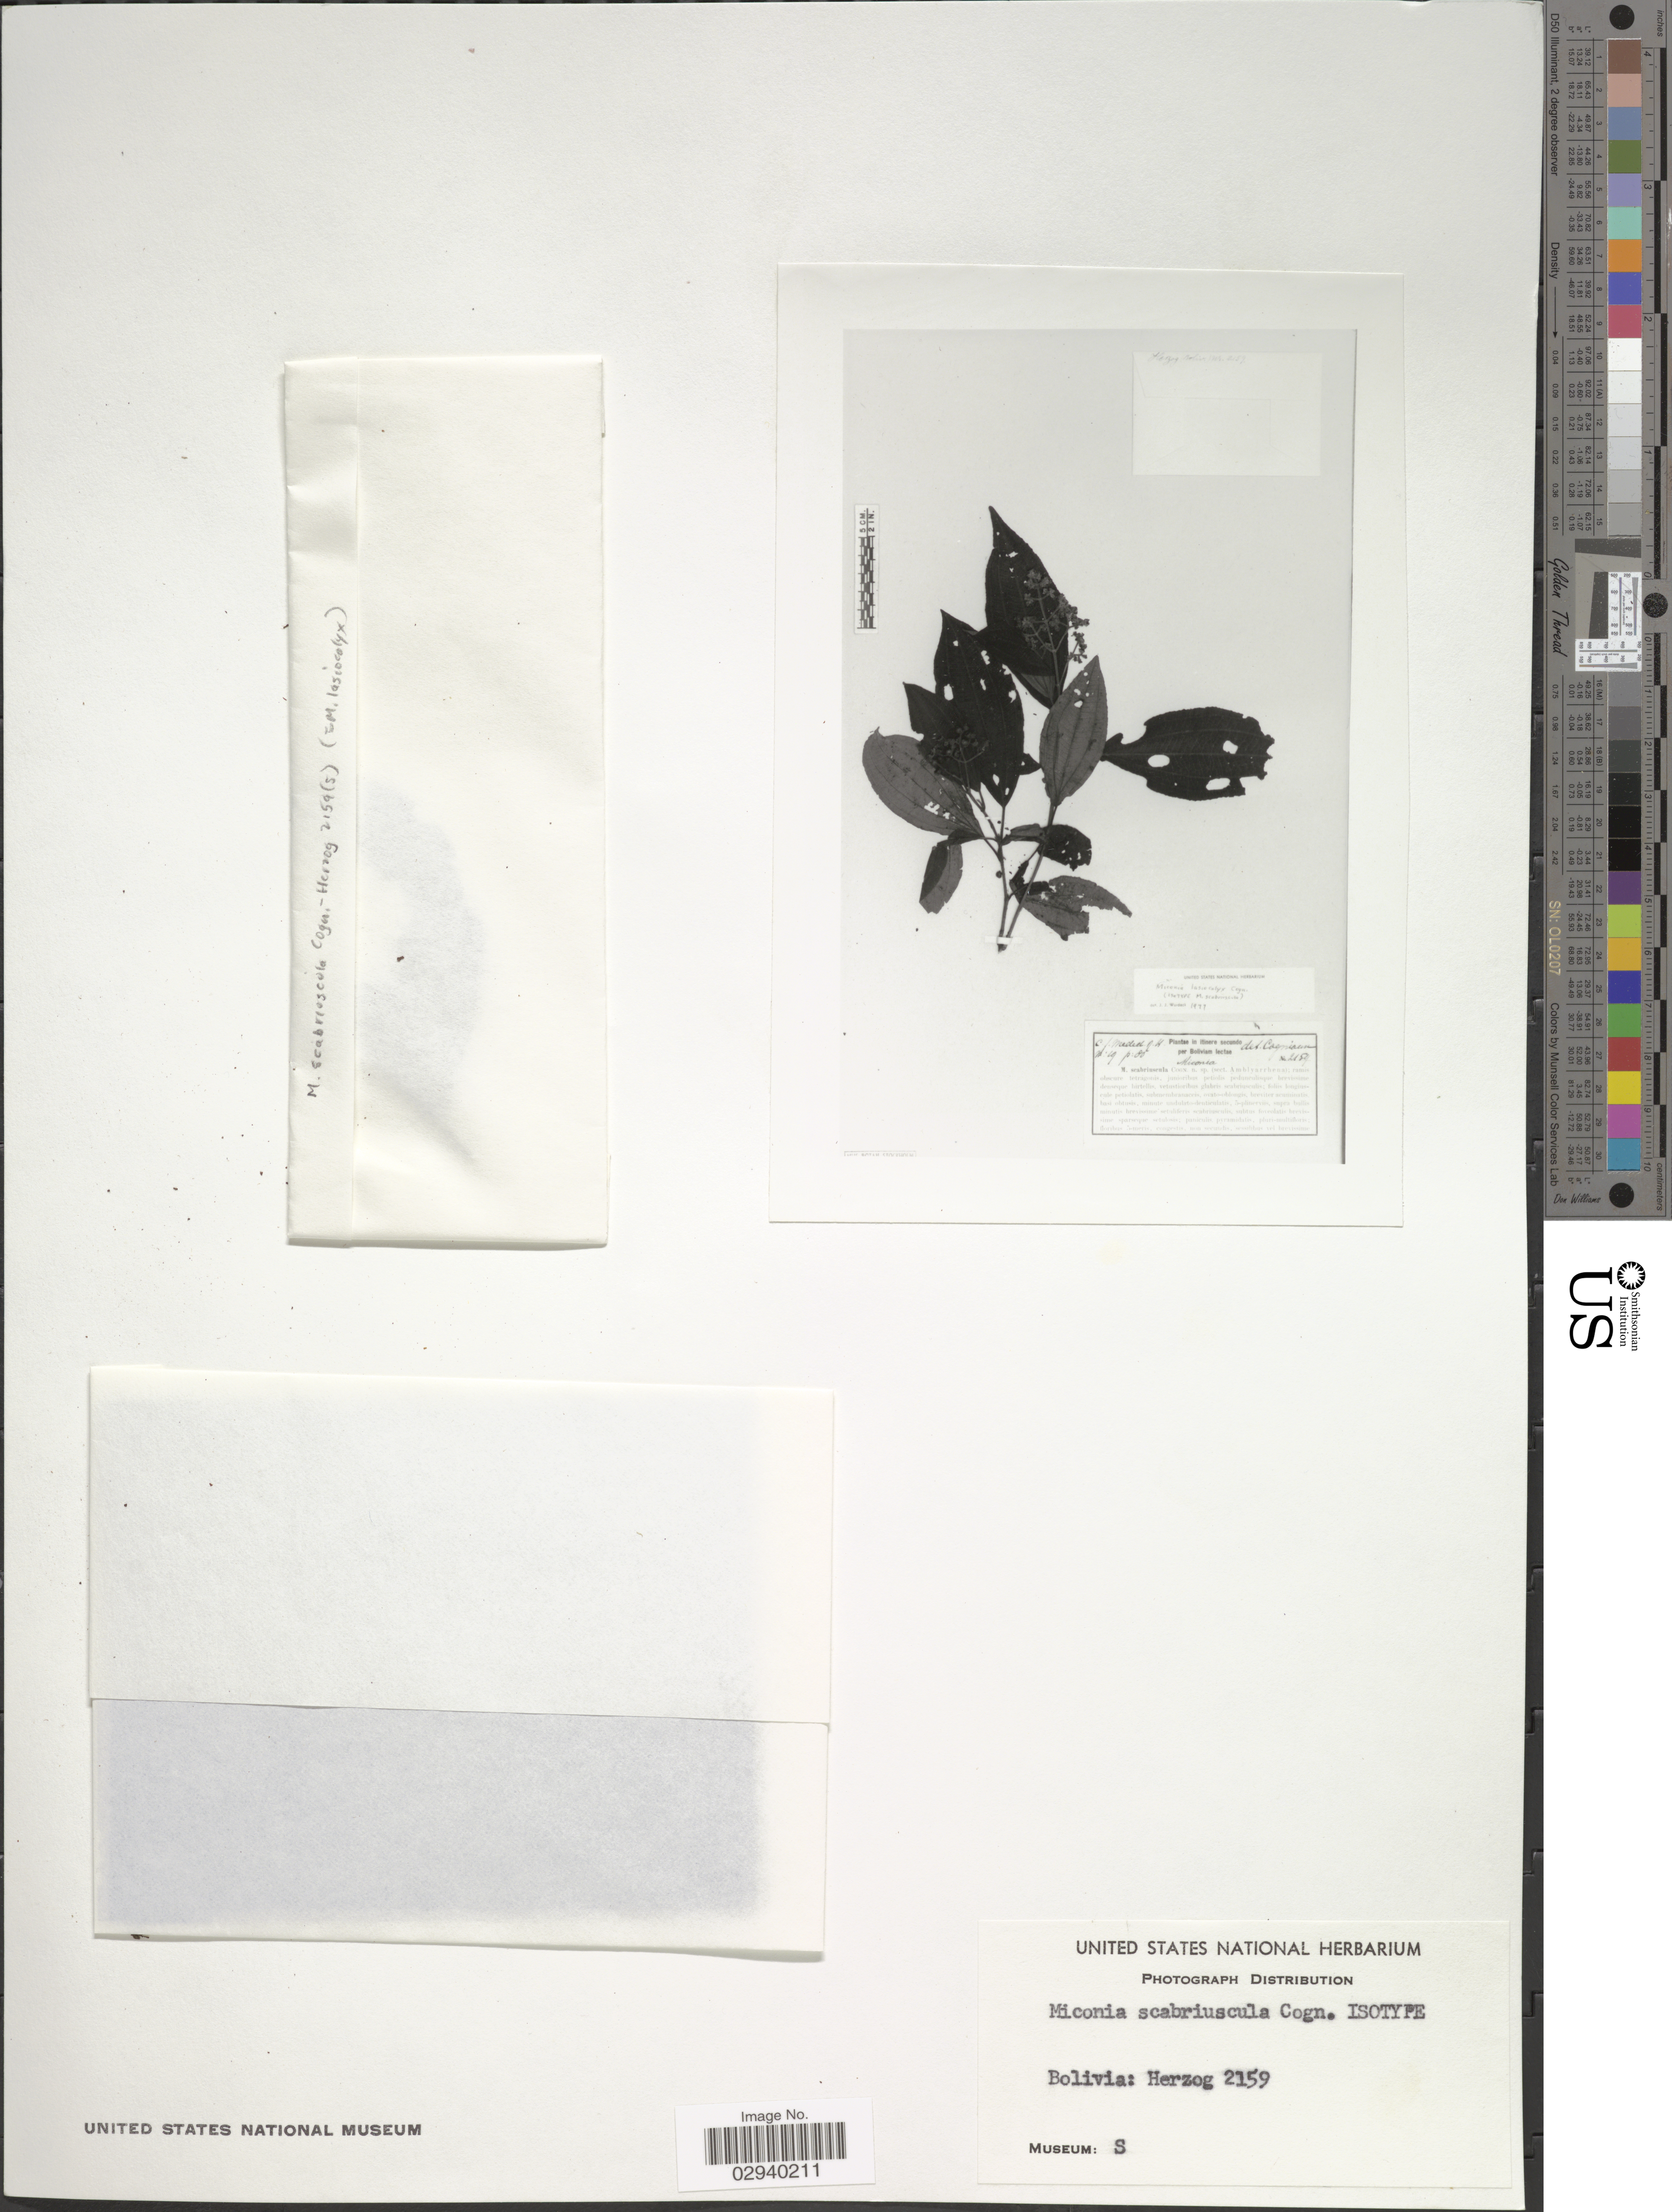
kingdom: Plantae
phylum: Tracheophyta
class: Magnoliopsida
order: Myrtales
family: Melastomataceae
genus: Miconia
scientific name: Miconia lasiocalyx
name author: Cogn.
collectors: -- Herzog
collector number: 2159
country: Bolivia